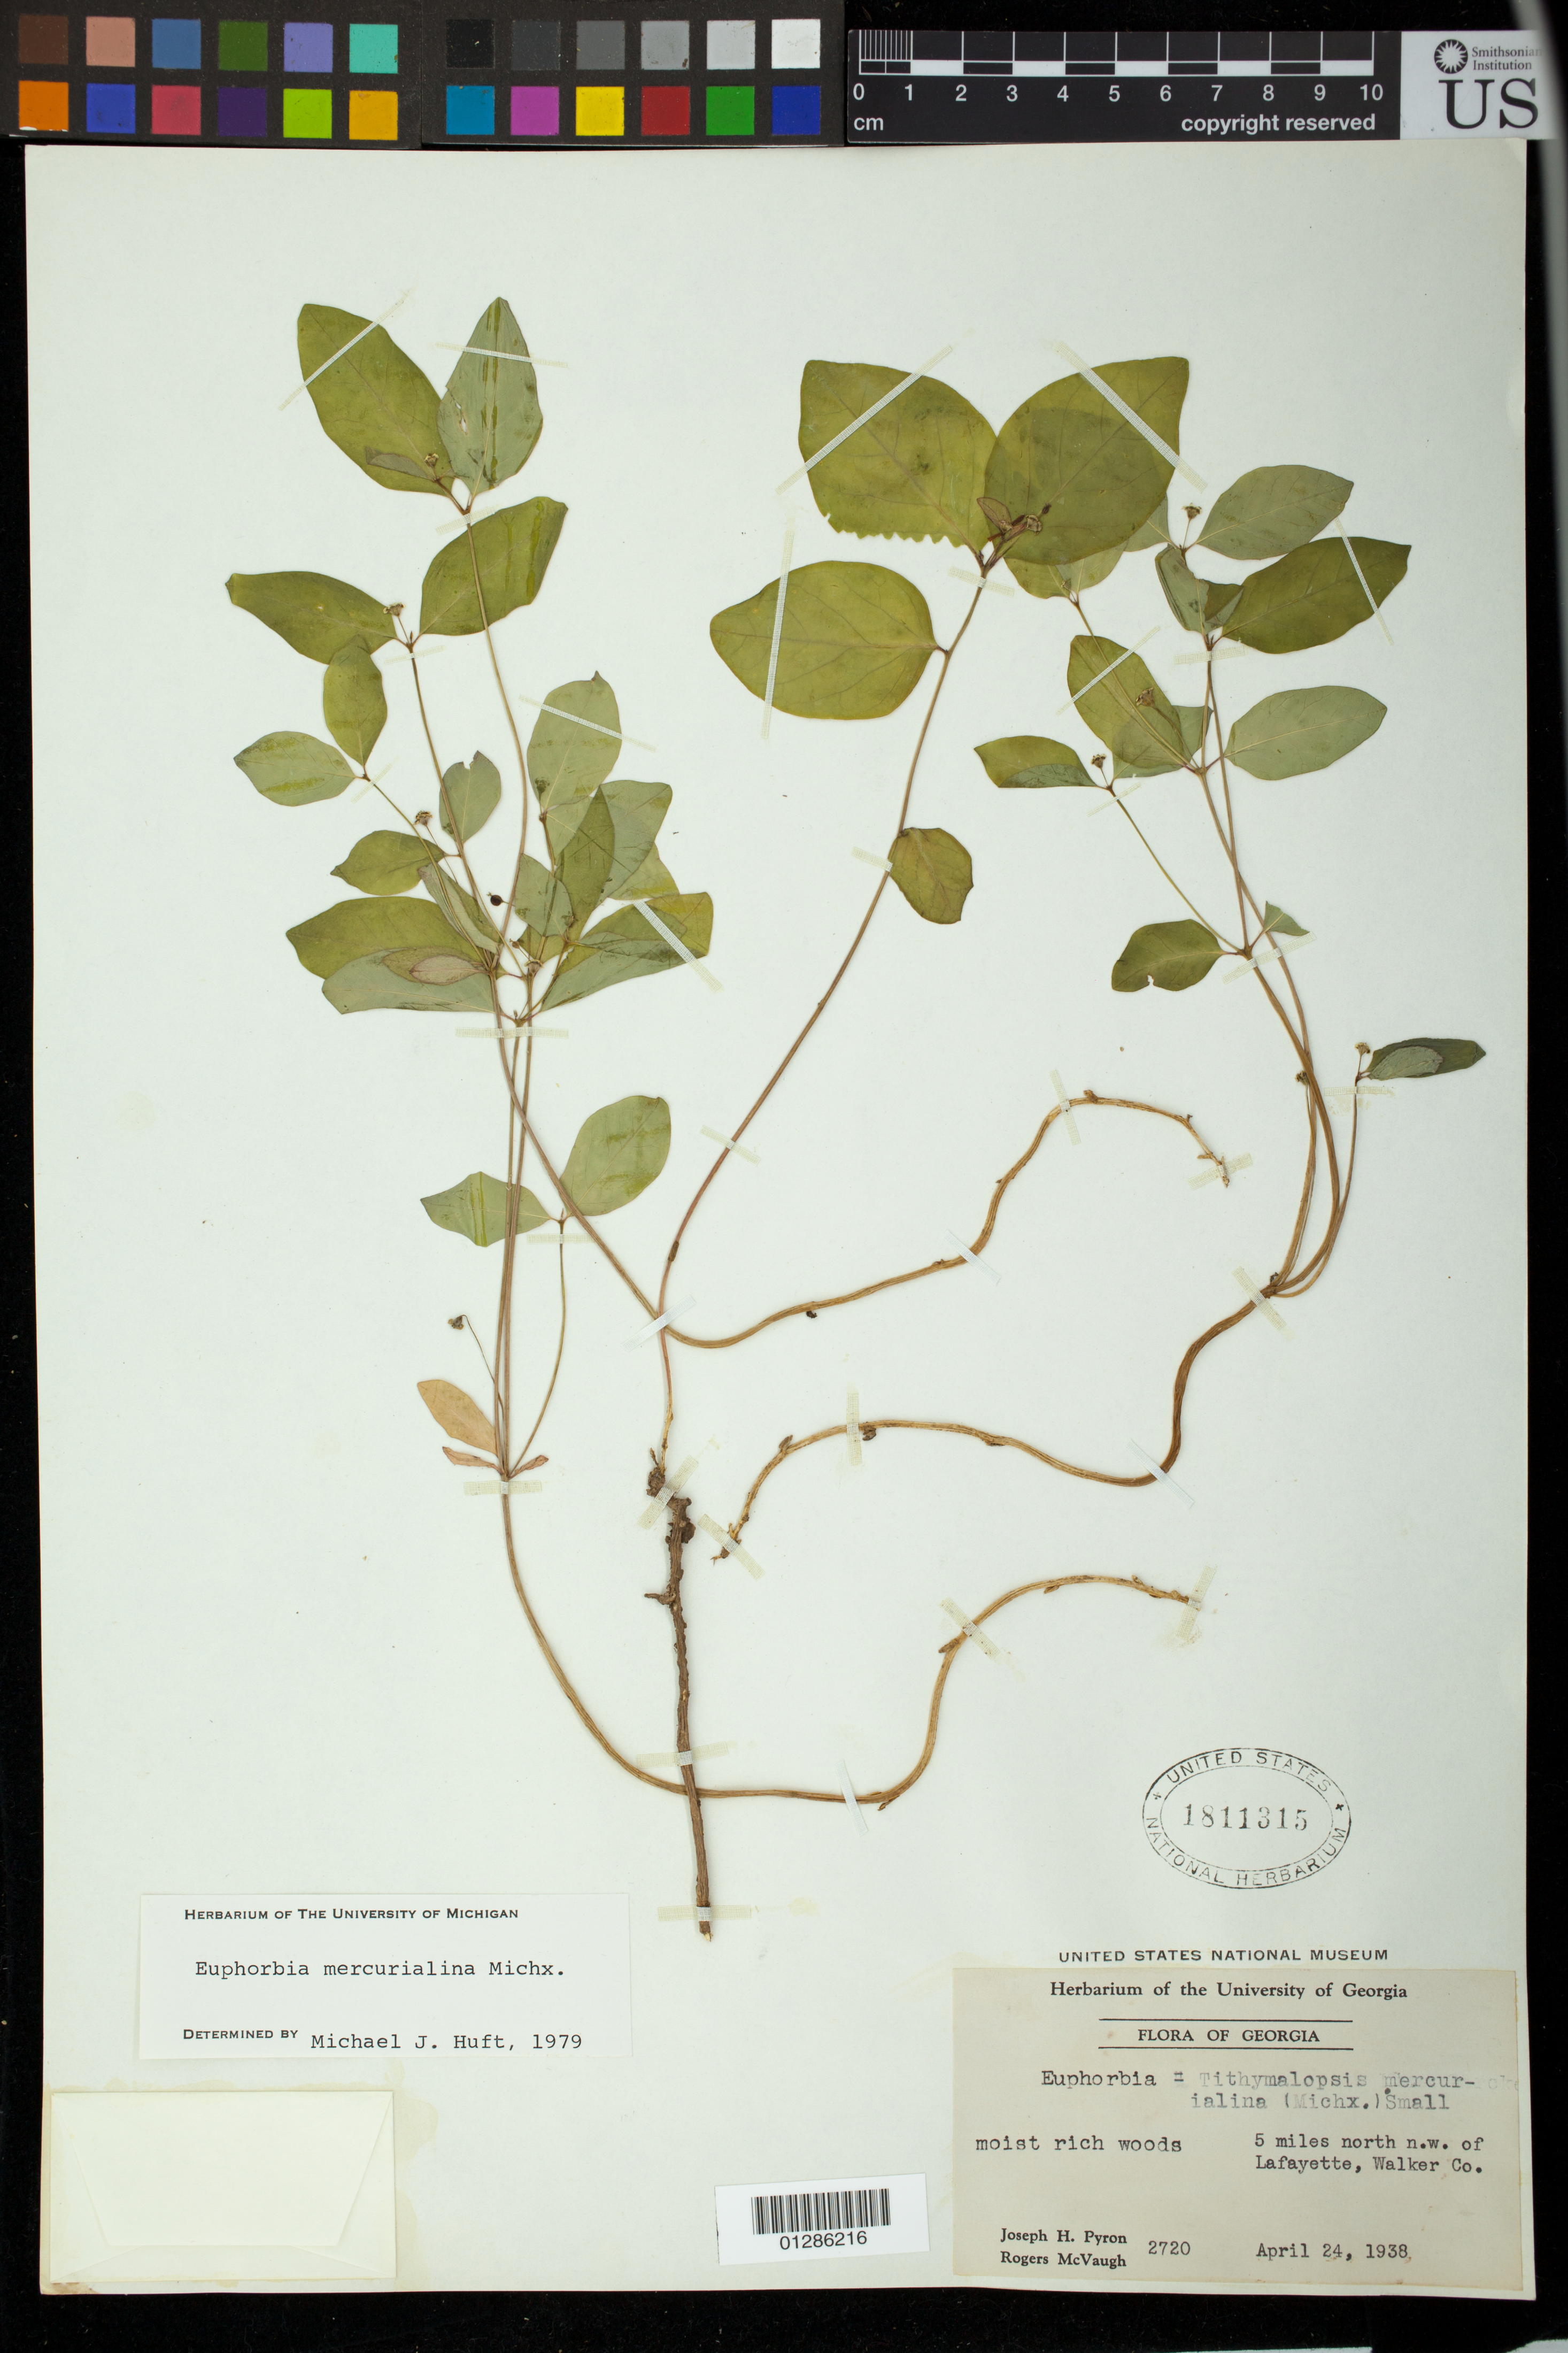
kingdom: Plantae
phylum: Tracheophyta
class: Magnoliopsida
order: Malpighiales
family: Euphorbiaceae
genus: Euphorbia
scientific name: Euphorbia mercurialina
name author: Michx.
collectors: J. H. Pyron & R. McVaugh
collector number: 2720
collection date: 1938-04-24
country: United States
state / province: Georgia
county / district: Walker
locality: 5 miles north n.w. of Lafayette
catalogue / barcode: US 1811315